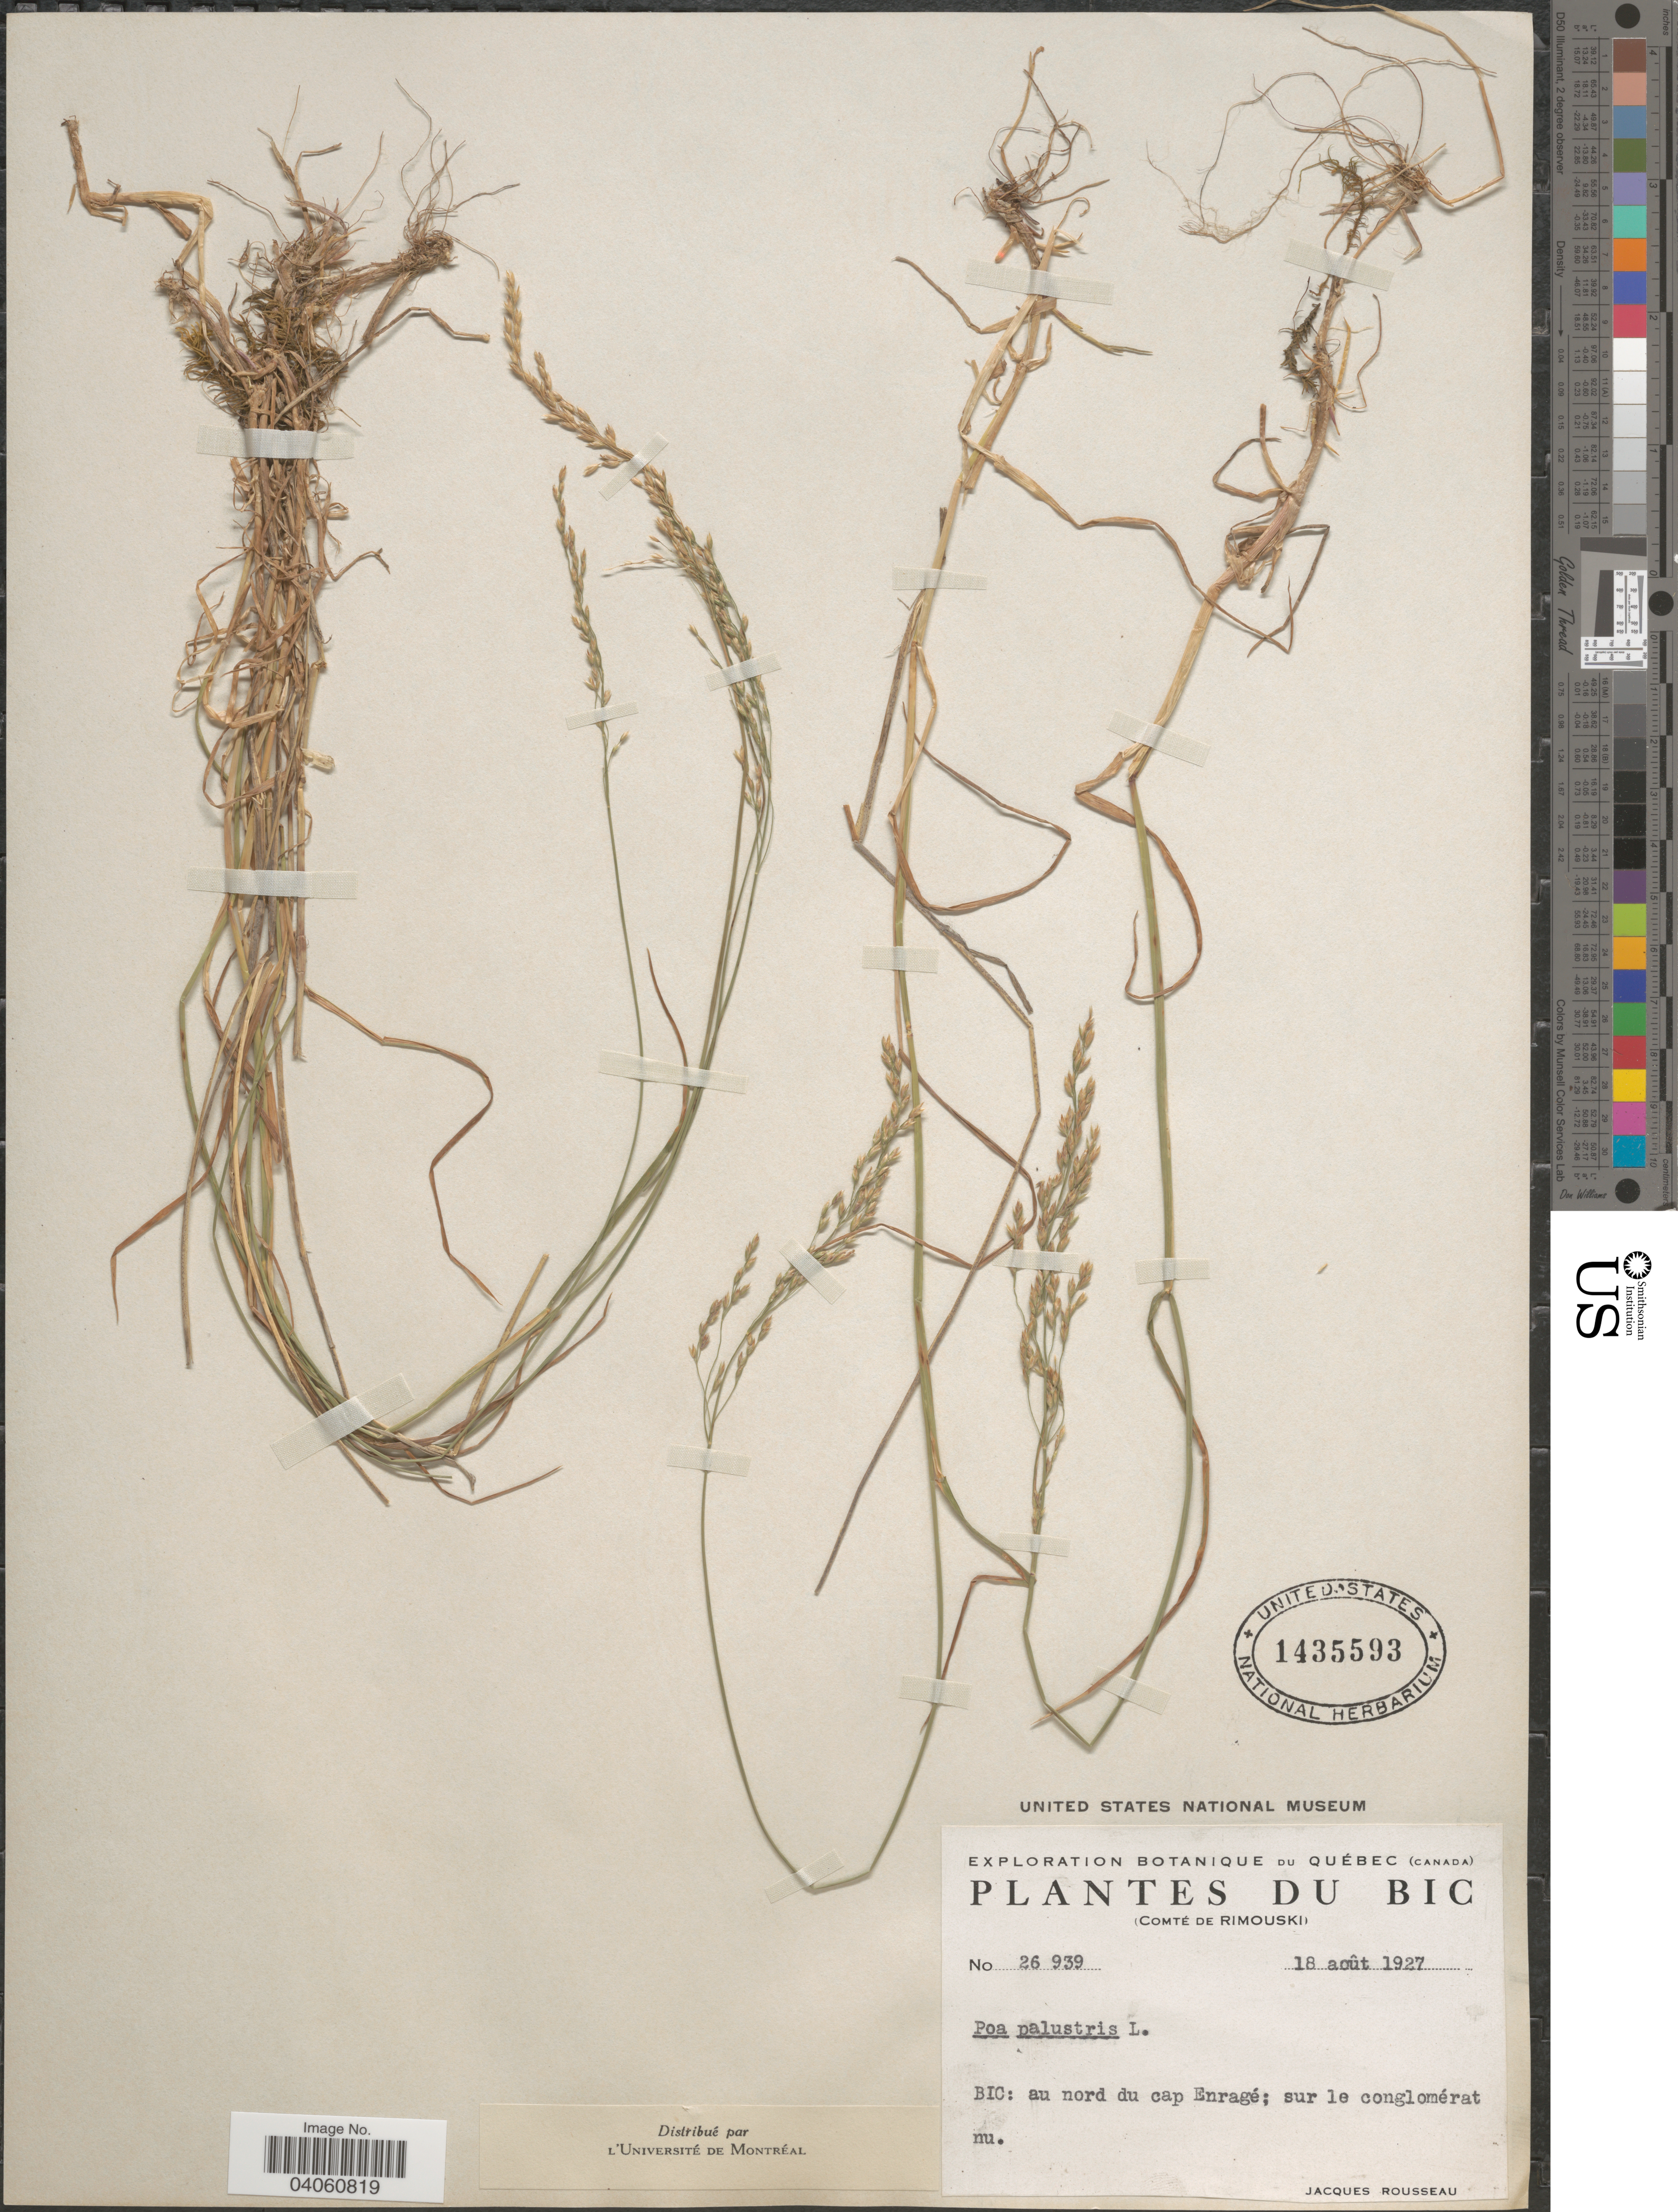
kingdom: Plantae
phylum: Tracheophyta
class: Liliopsida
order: Poales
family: Poaceae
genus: Poa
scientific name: Poa palustris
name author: L.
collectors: J. Rousseau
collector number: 26939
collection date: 1927-08-18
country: Canada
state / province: Quebec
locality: BIC. (Comté de Rimouski). BIC: au nord du cap Enragé; sur le conglomérat nu.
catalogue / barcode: US 1435593